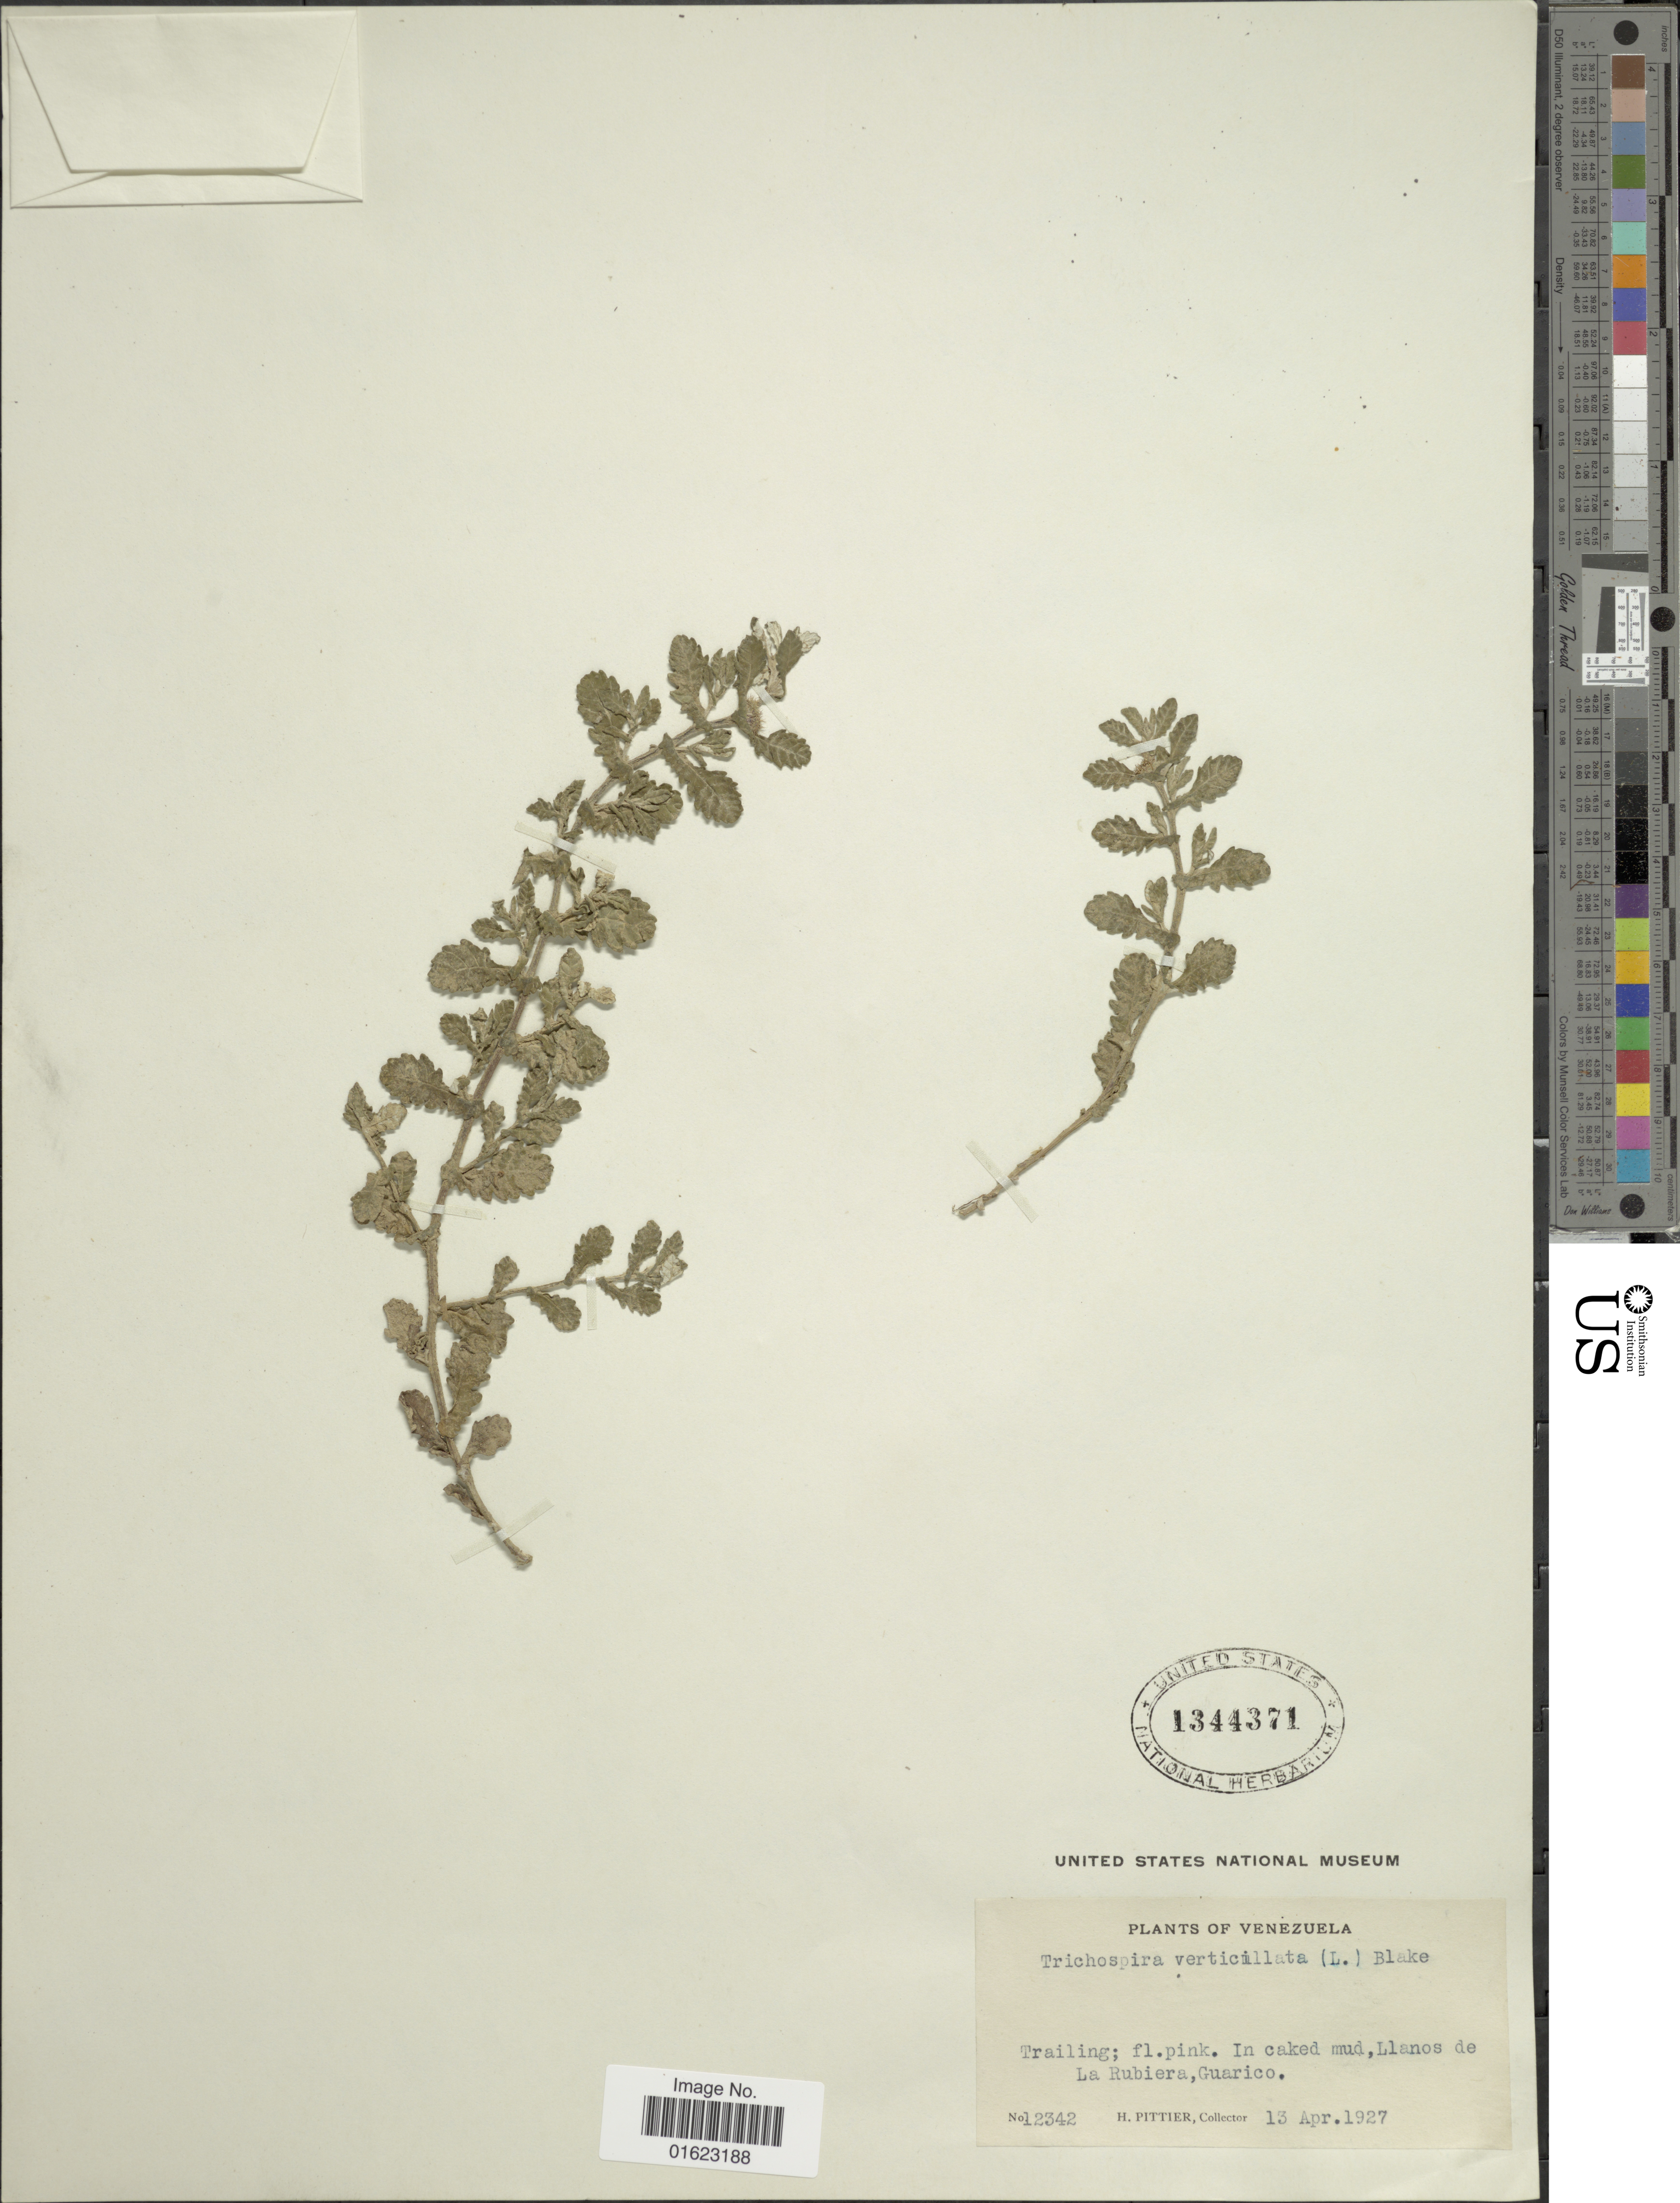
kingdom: Plantae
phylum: Tracheophyta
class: Magnoliopsida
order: Asterales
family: Asteraceae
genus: Trichospira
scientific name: Trichospira verticillata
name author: (L.) S.F. Blake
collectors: H. F. Pittier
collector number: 12342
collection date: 1927-04-13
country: Venezuela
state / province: Guárico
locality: In caked mud, LLanos de La Rubiera, Guarico.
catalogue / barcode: US 1344371